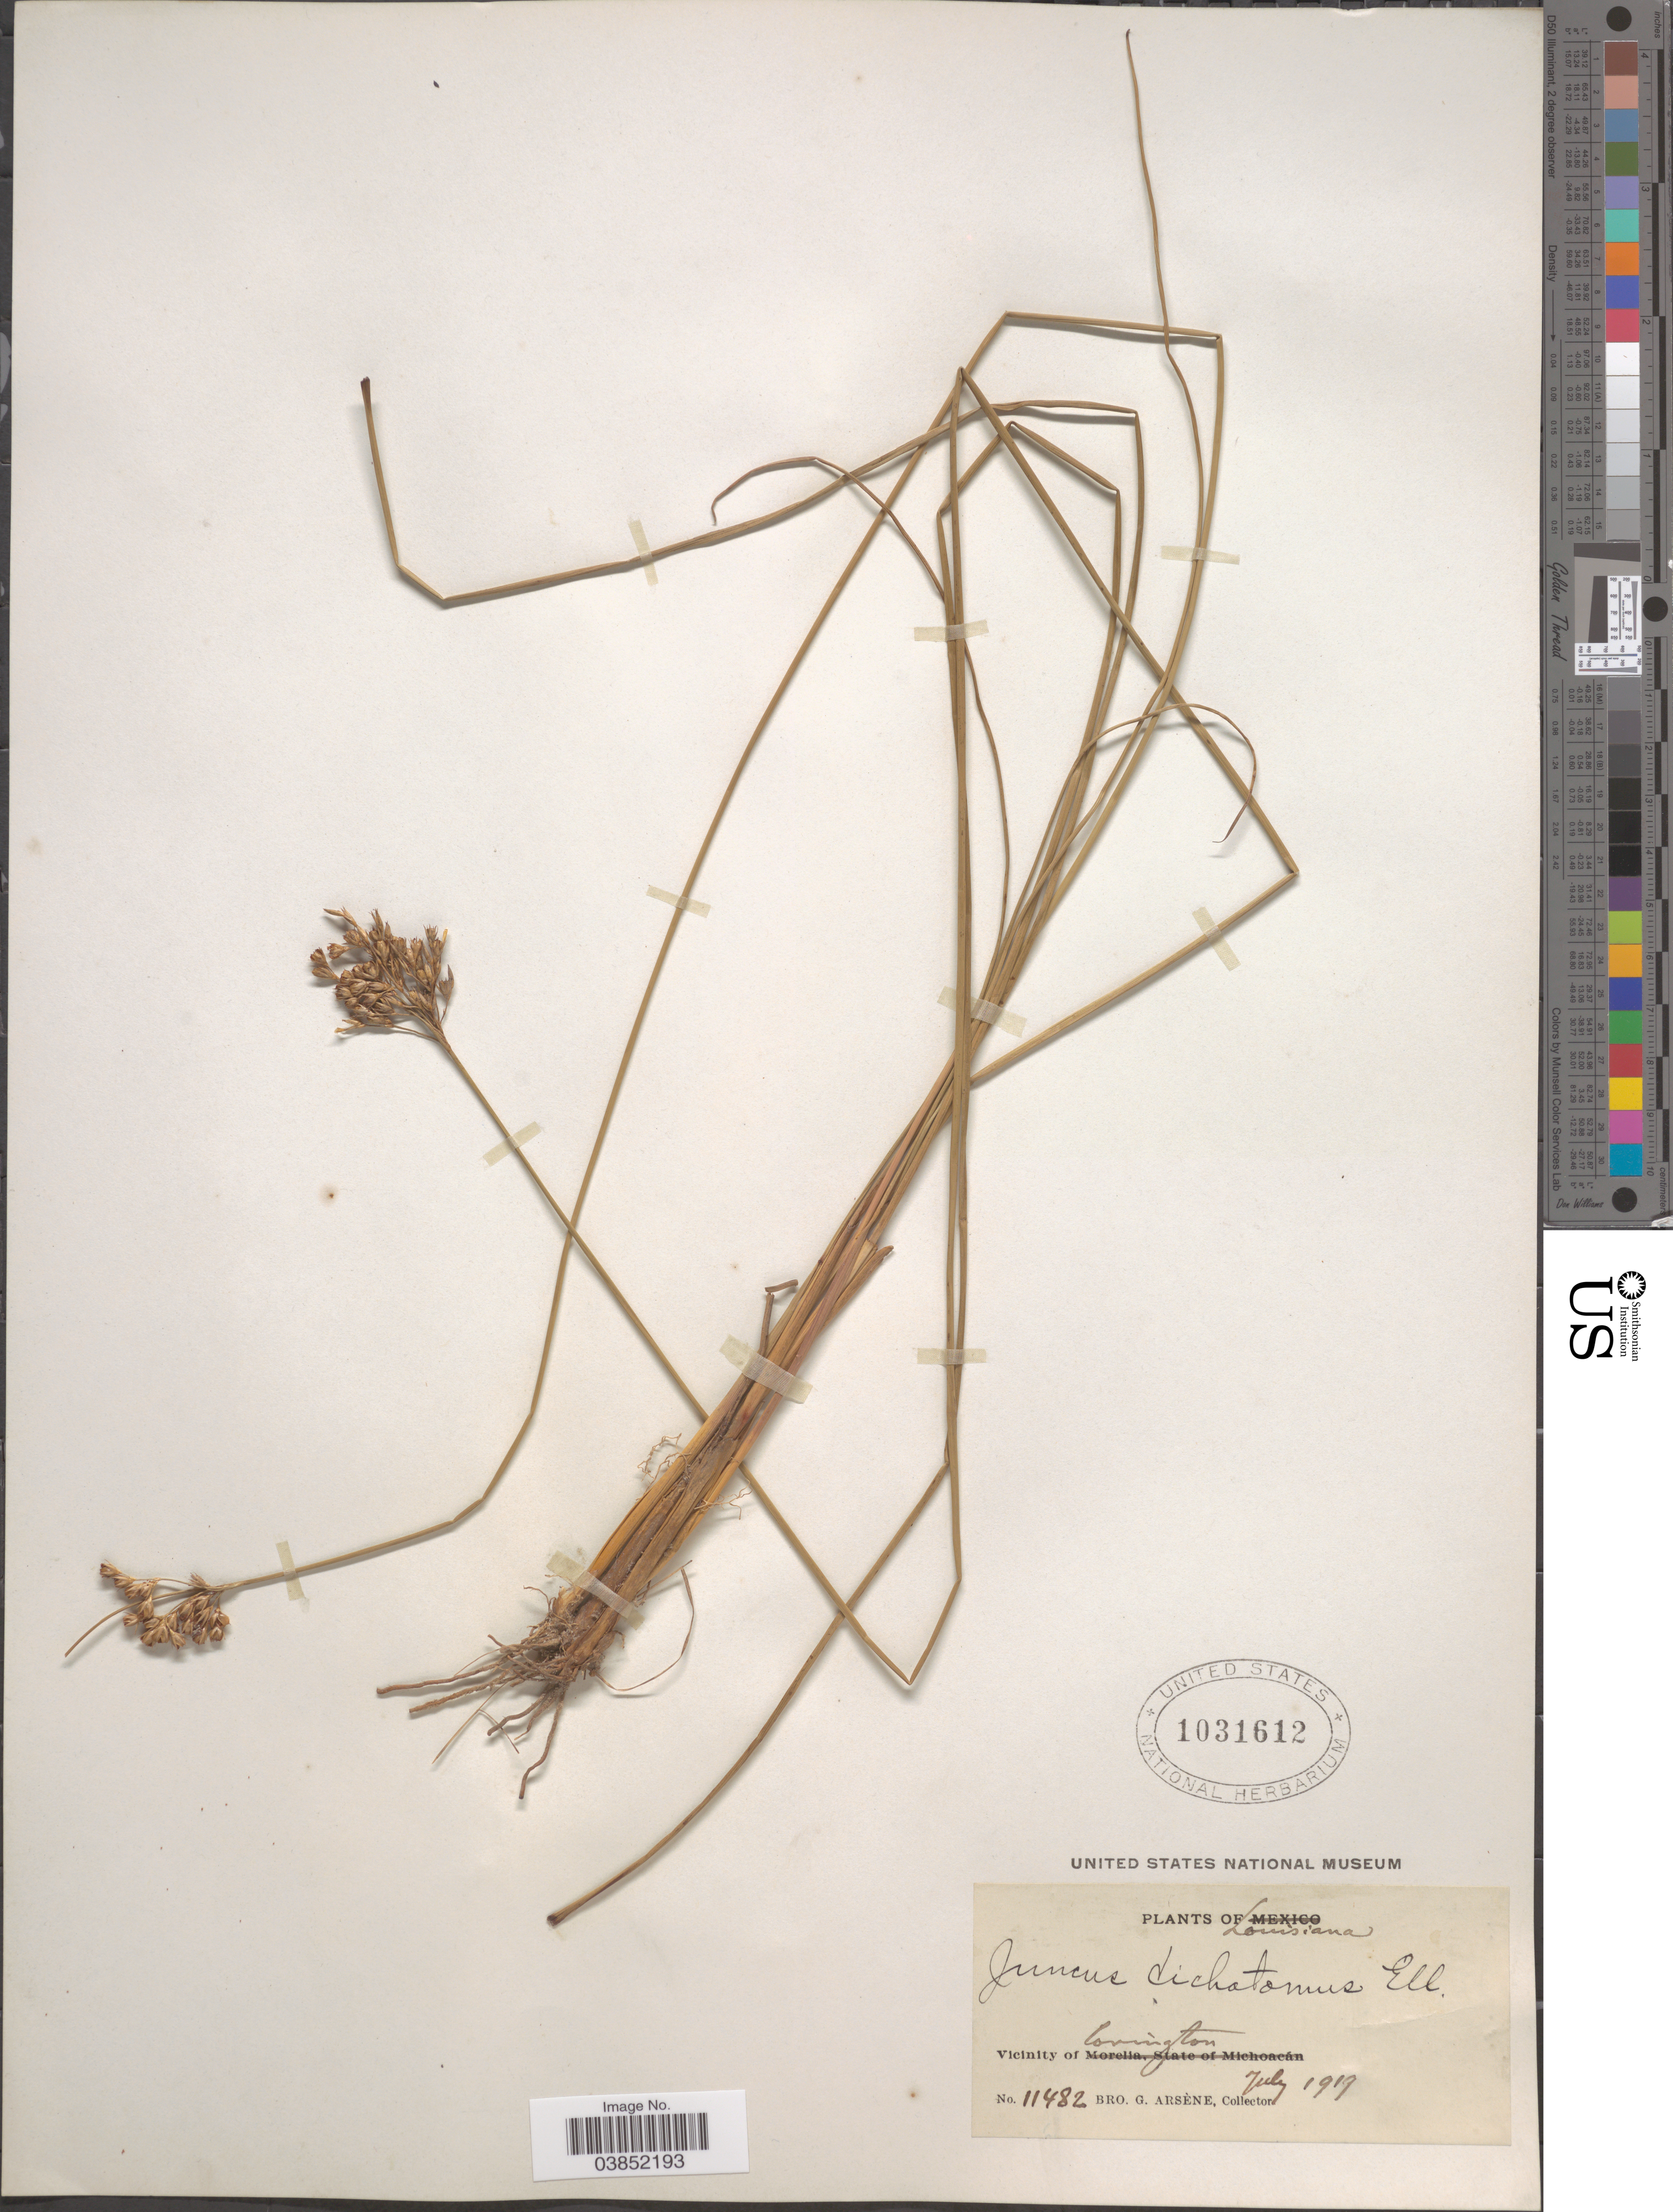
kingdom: Plantae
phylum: Tracheophyta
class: Liliopsida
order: Poales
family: Juncaceae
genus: Juncus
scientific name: Juncus dichotomus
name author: Elliott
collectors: Bro. G. Arsène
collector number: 11482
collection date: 1919-07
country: United States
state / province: Louisiana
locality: Vicinity of Covington.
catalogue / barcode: US 1031612